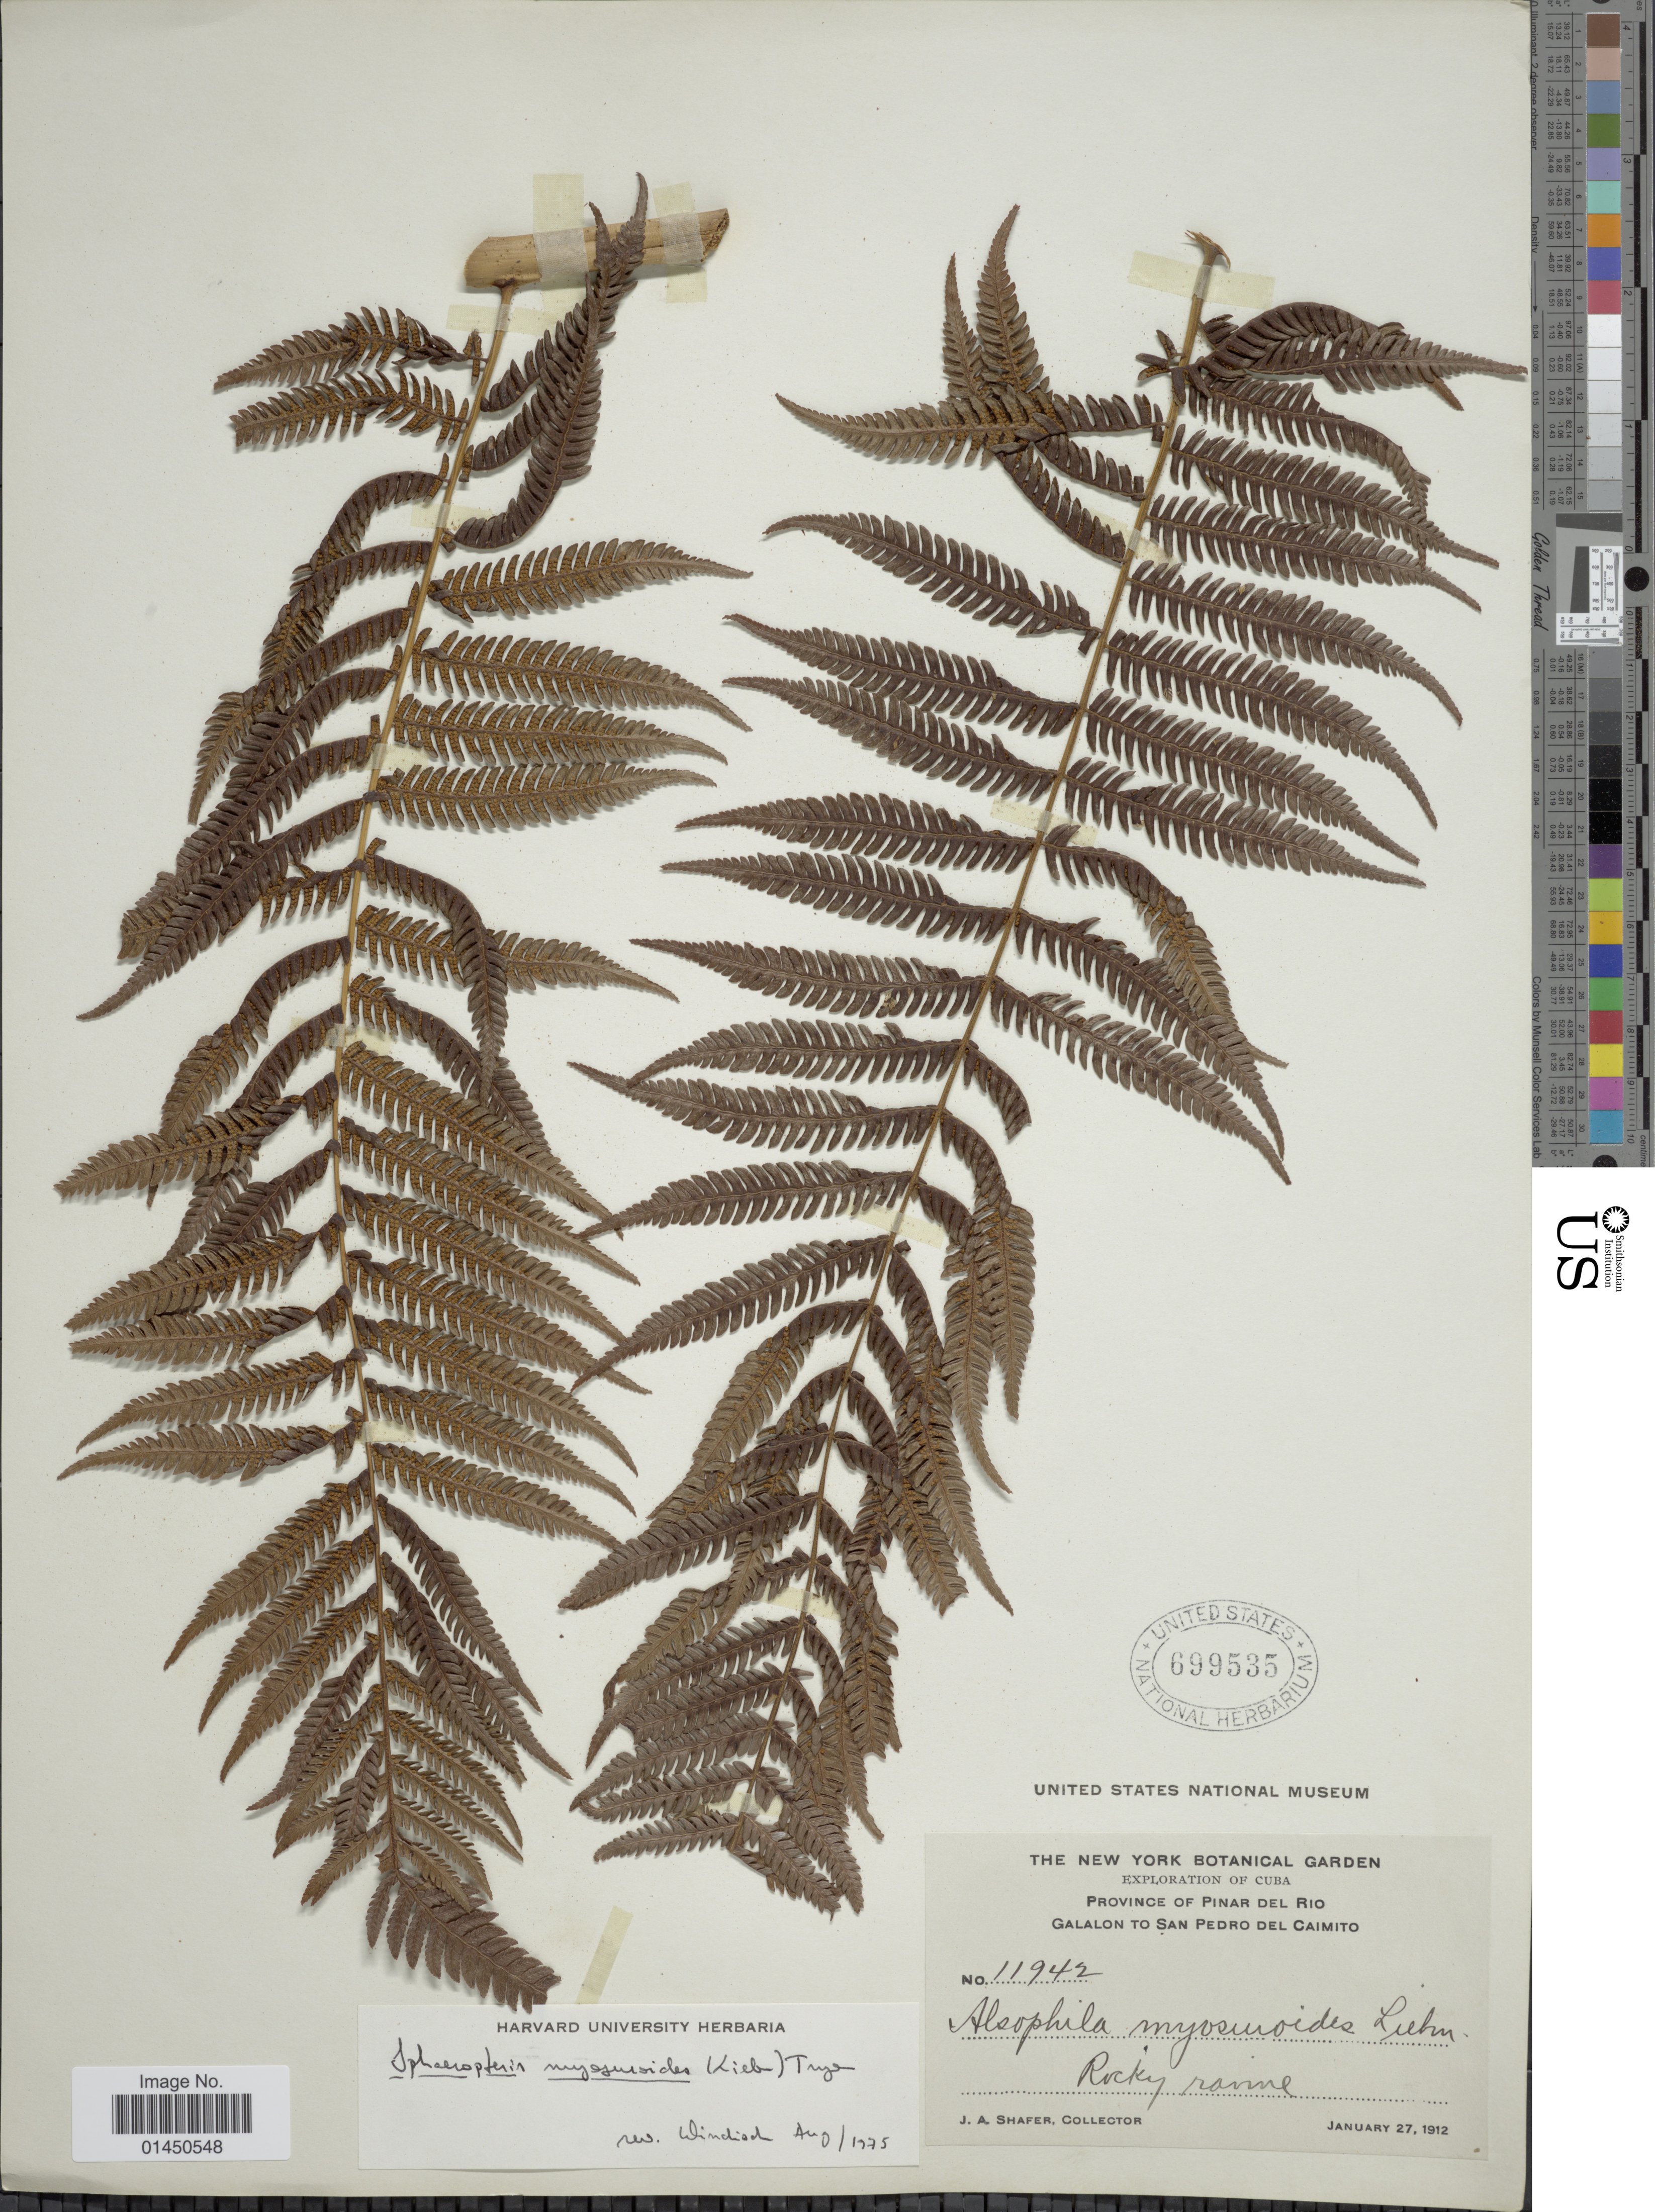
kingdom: Plantae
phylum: Tracheophyta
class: Polypodiopsida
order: Cyatheales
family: Cyatheaceae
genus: Cyathea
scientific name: Cyathea myosuriodes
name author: (Liebm.) Domin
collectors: J. A. Shafer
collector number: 11942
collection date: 1912-01-27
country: Cuba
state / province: Pinar del Río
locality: Galalon to San Pedro del Caimito, rocky ravine.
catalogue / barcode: US 699535